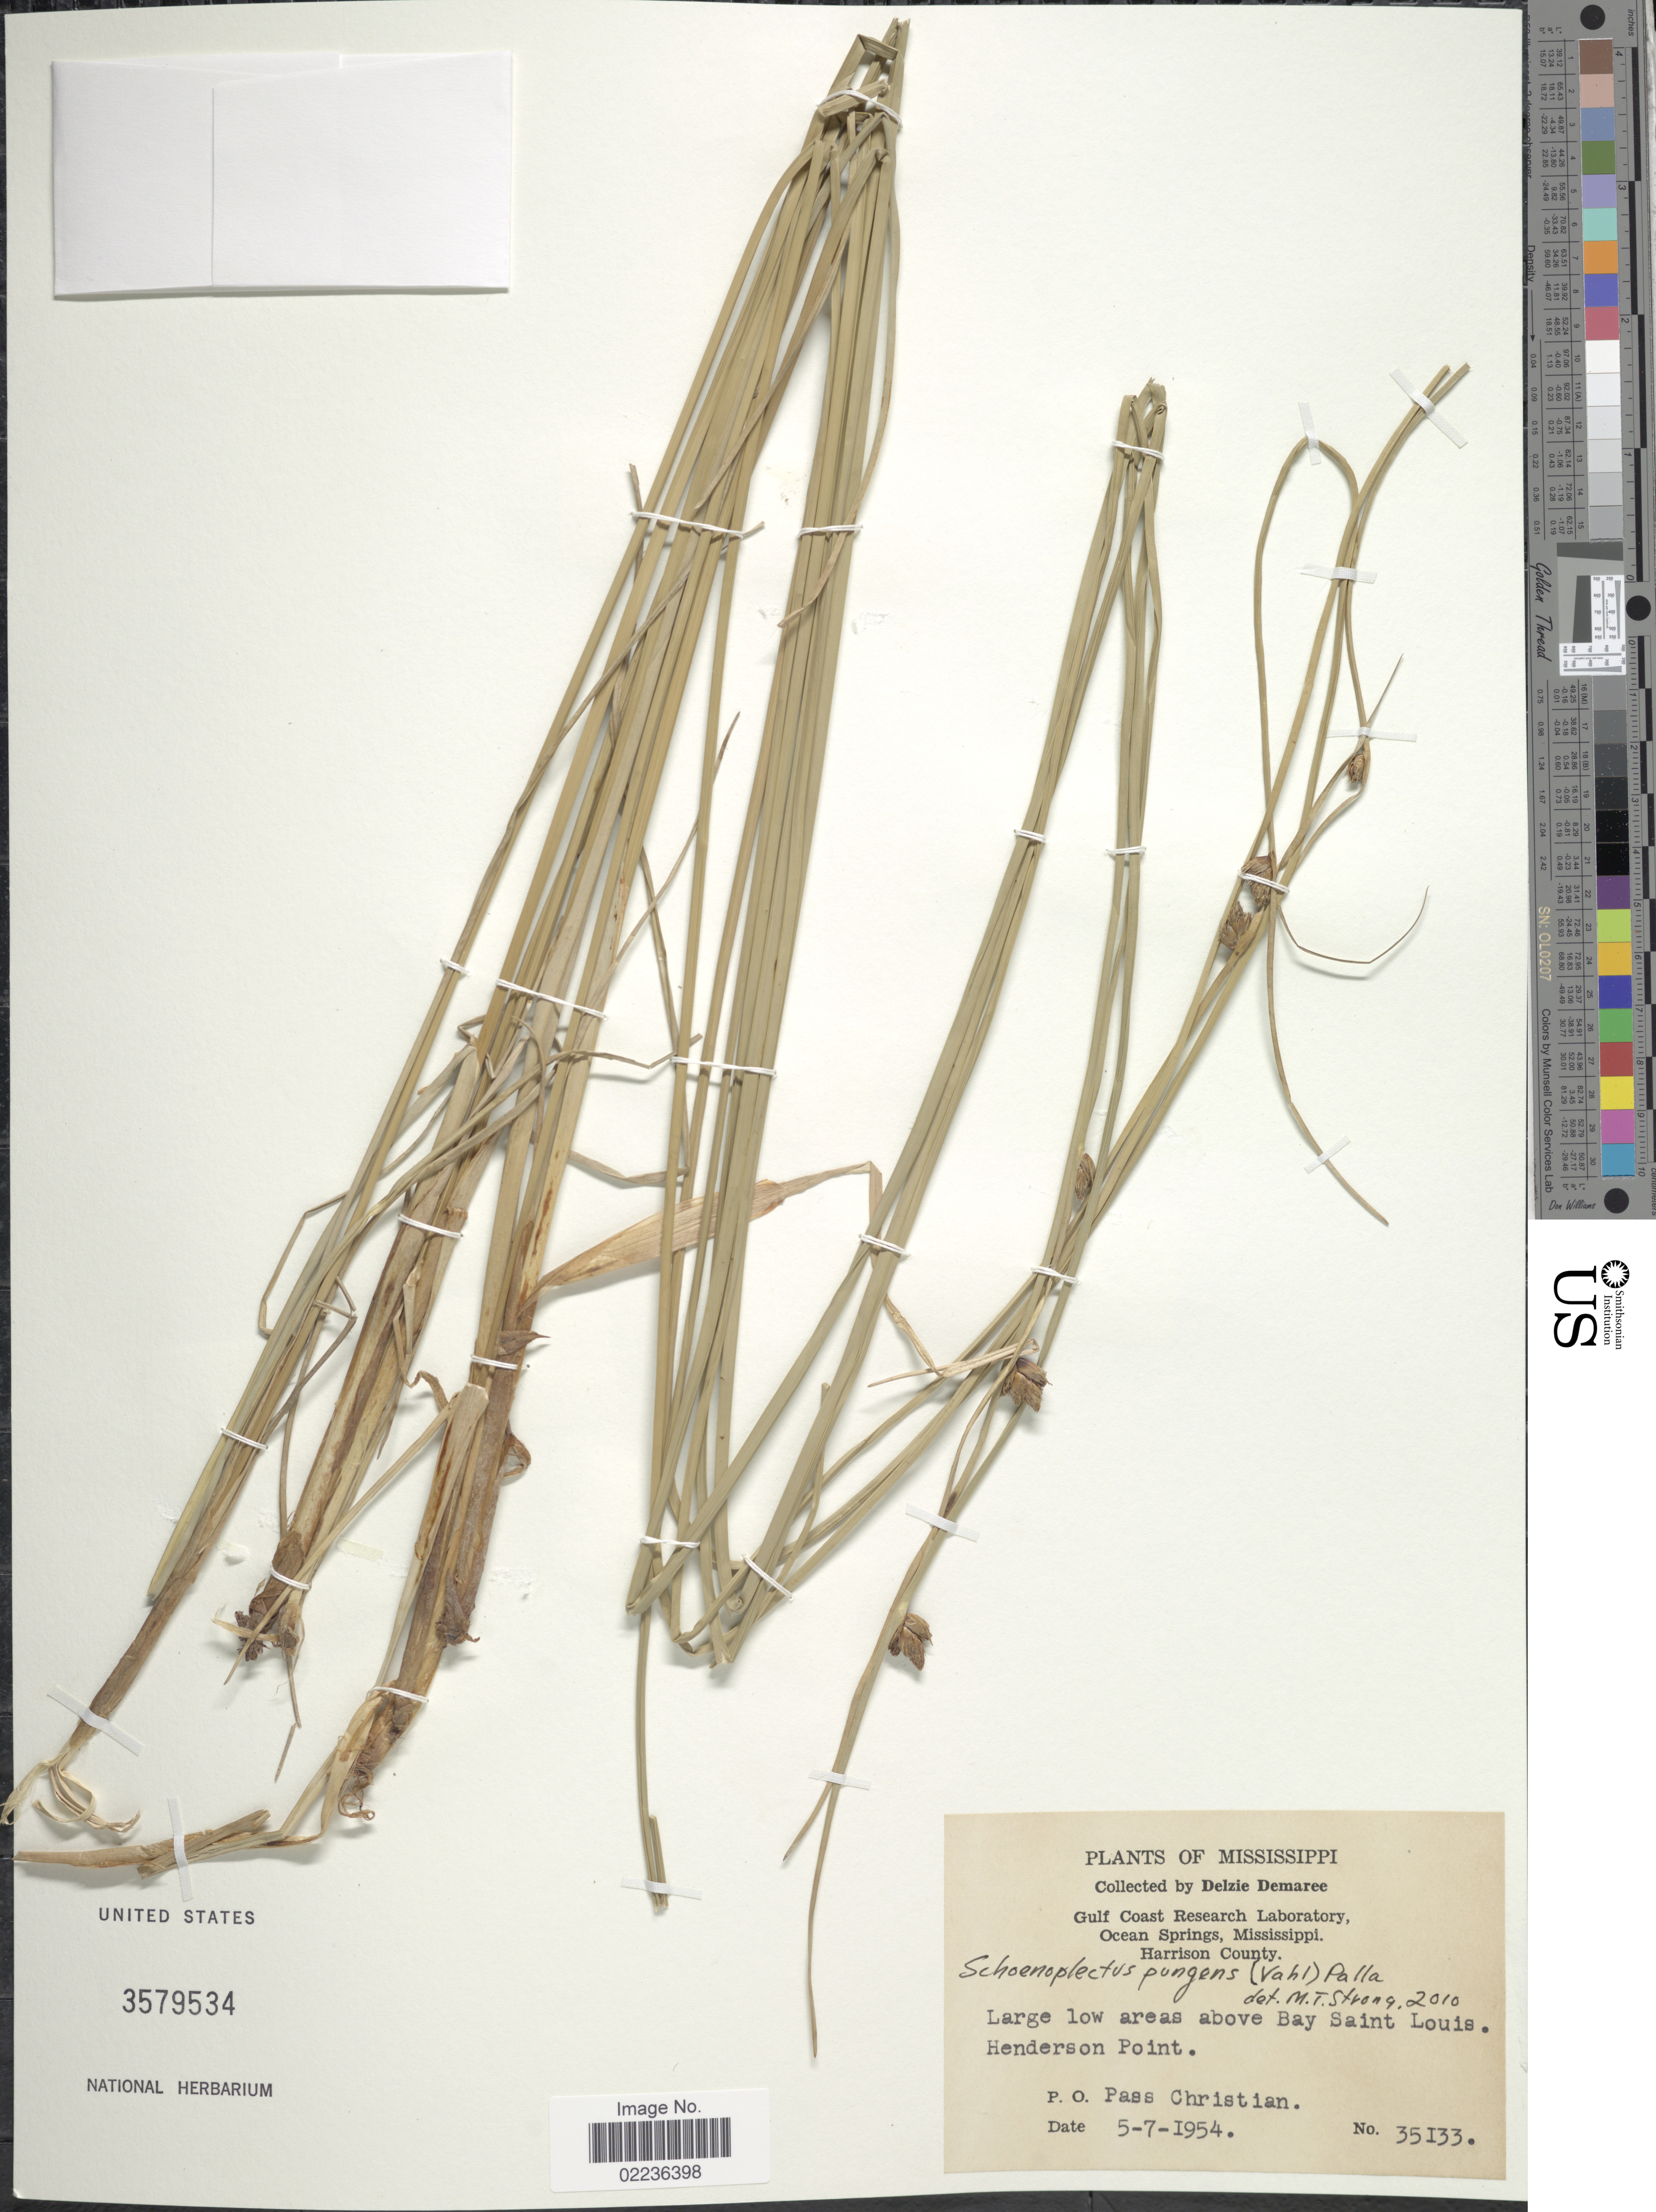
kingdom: Plantae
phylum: Tracheophyta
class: Liliopsida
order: Poales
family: Cyperaceae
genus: Schoenoplectus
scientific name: Schoenoplectus pungens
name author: (Vahl) Palla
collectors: D. Demaree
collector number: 35133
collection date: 1954-07-05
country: United States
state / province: Mississippi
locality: Gulf Coast Research Laboratory, Ocean Springs, Harrison County, large low areas above Bay Saint Louis, Henderson Point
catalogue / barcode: US 3579534